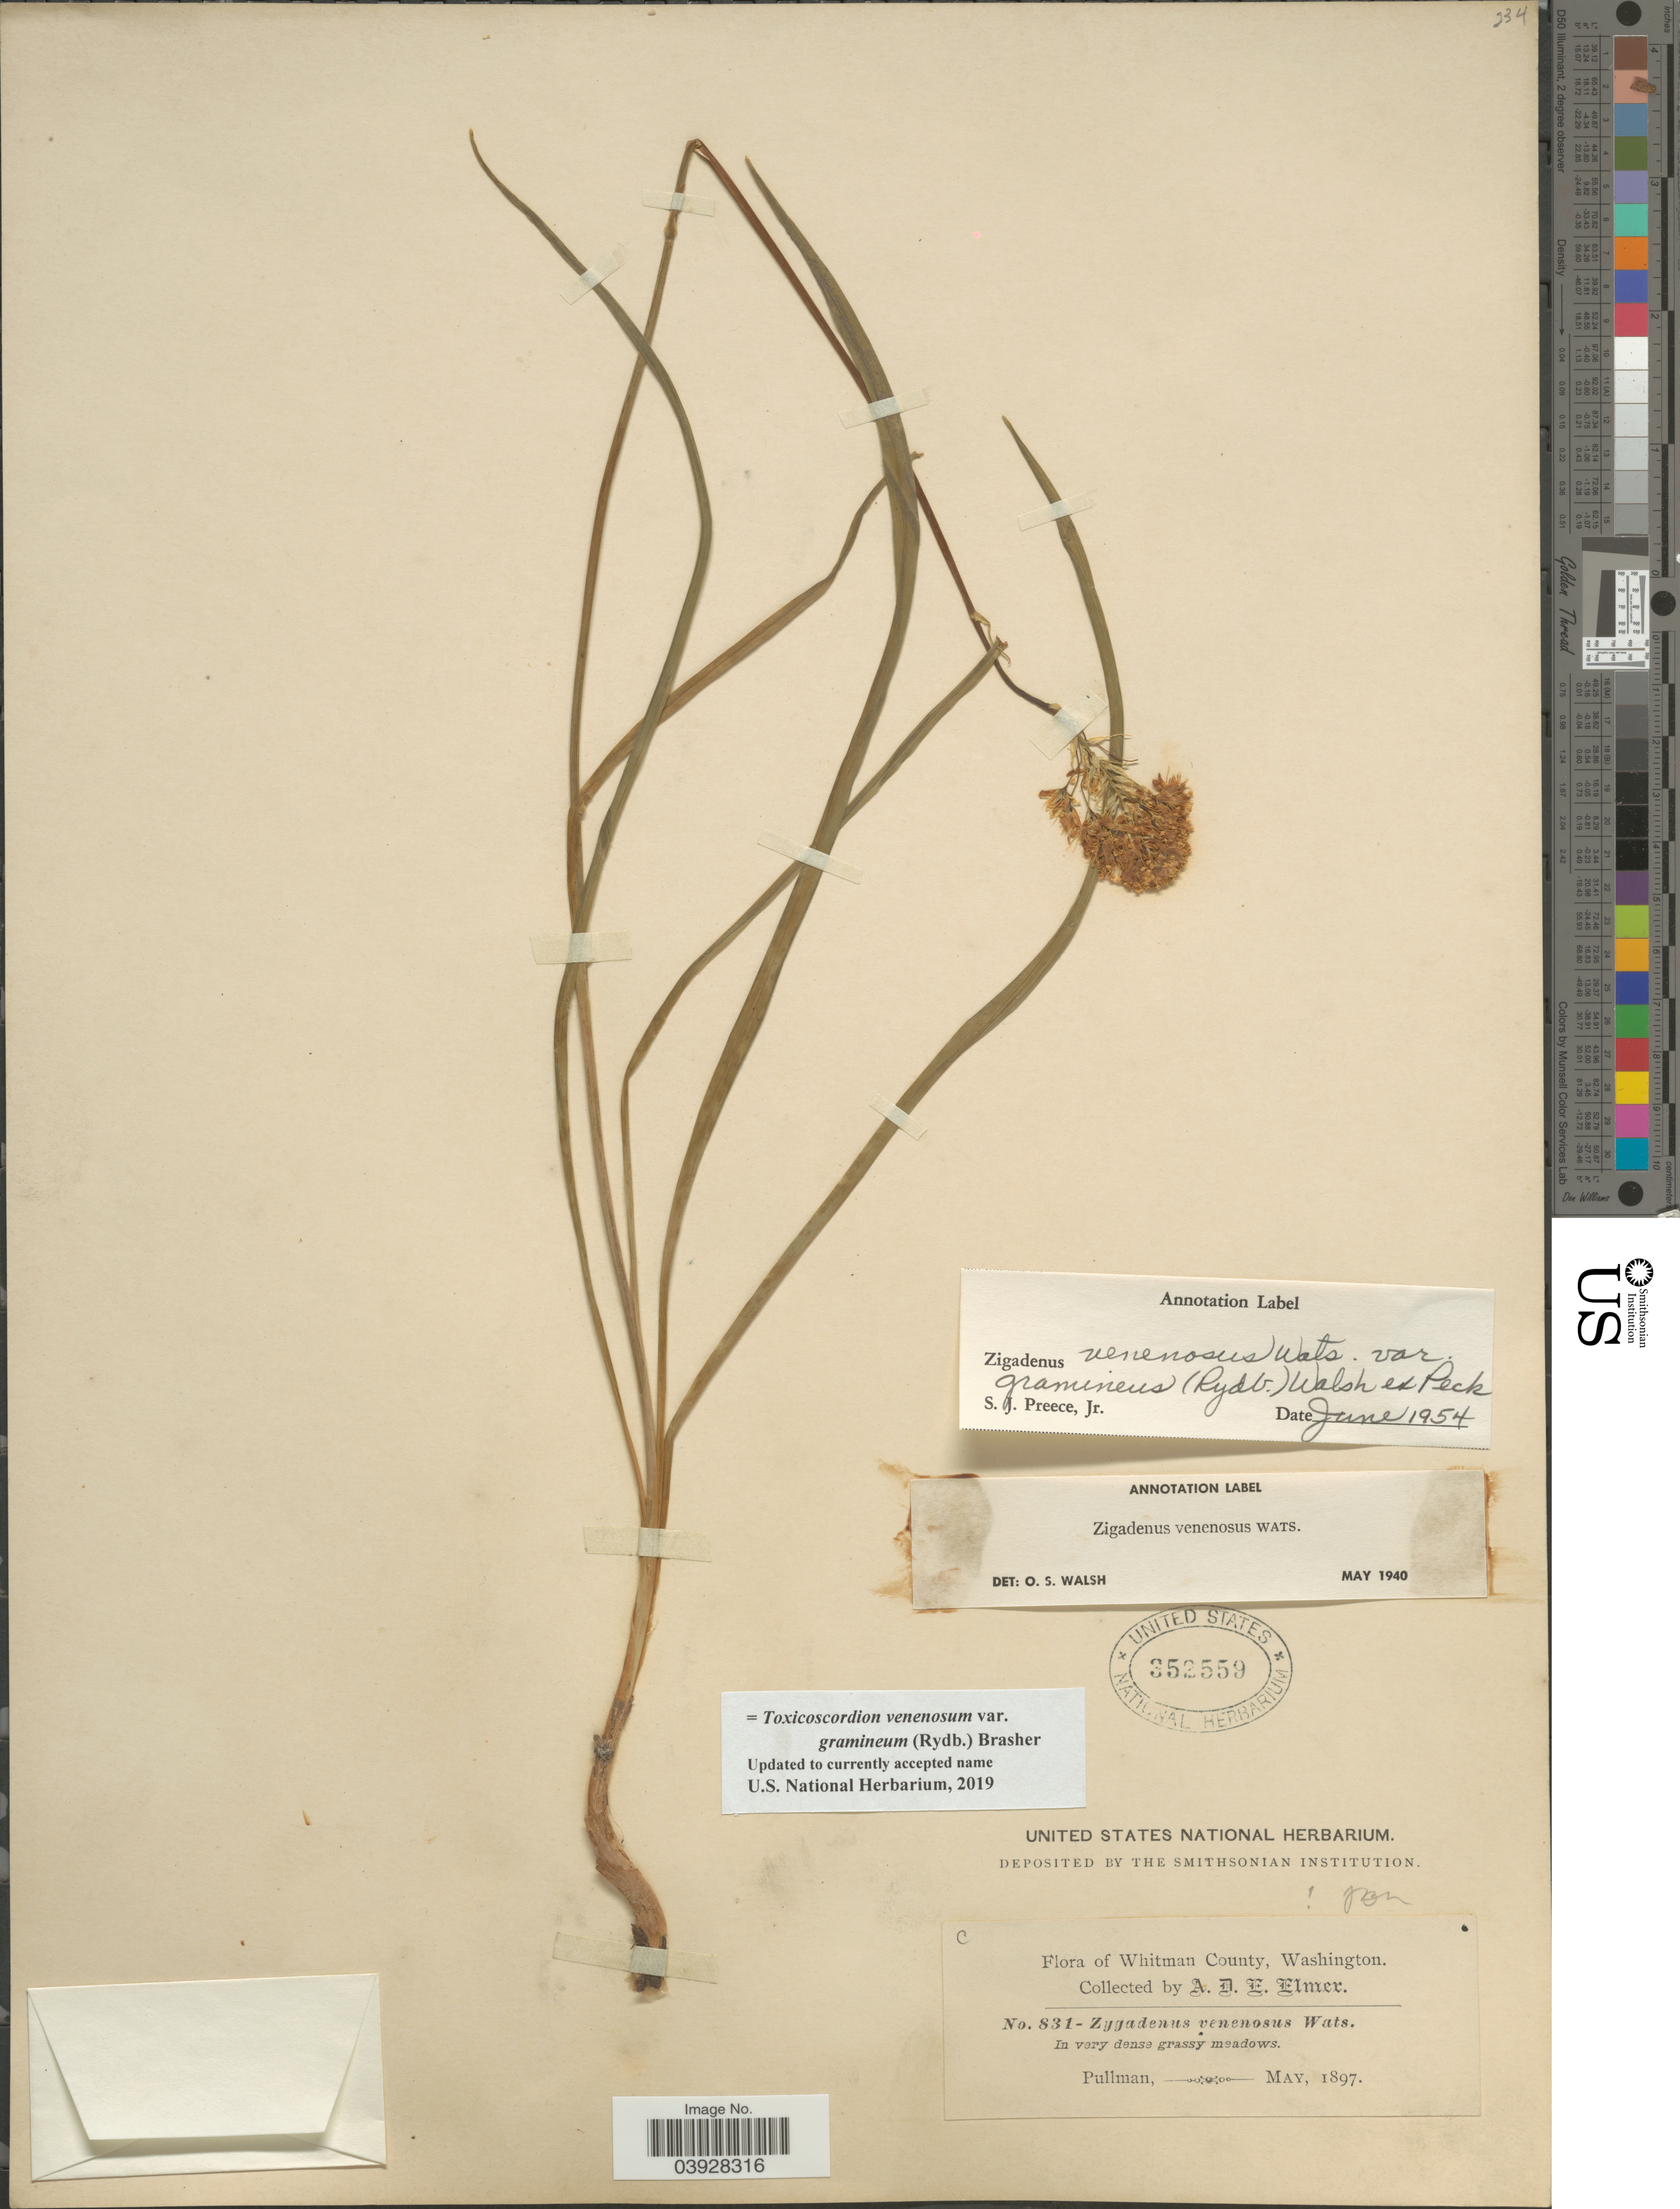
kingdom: Plantae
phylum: Tracheophyta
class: Liliopsida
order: Liliales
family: Melanthiaceae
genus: Toxicoscordion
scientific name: Toxicoscordion venenosum var. gramineum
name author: (Rydb.) Brasher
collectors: A. D. E. Elmer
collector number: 831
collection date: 1897-05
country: United States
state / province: Washington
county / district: Whitman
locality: Whitman County. Pullman.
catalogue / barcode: US 352559